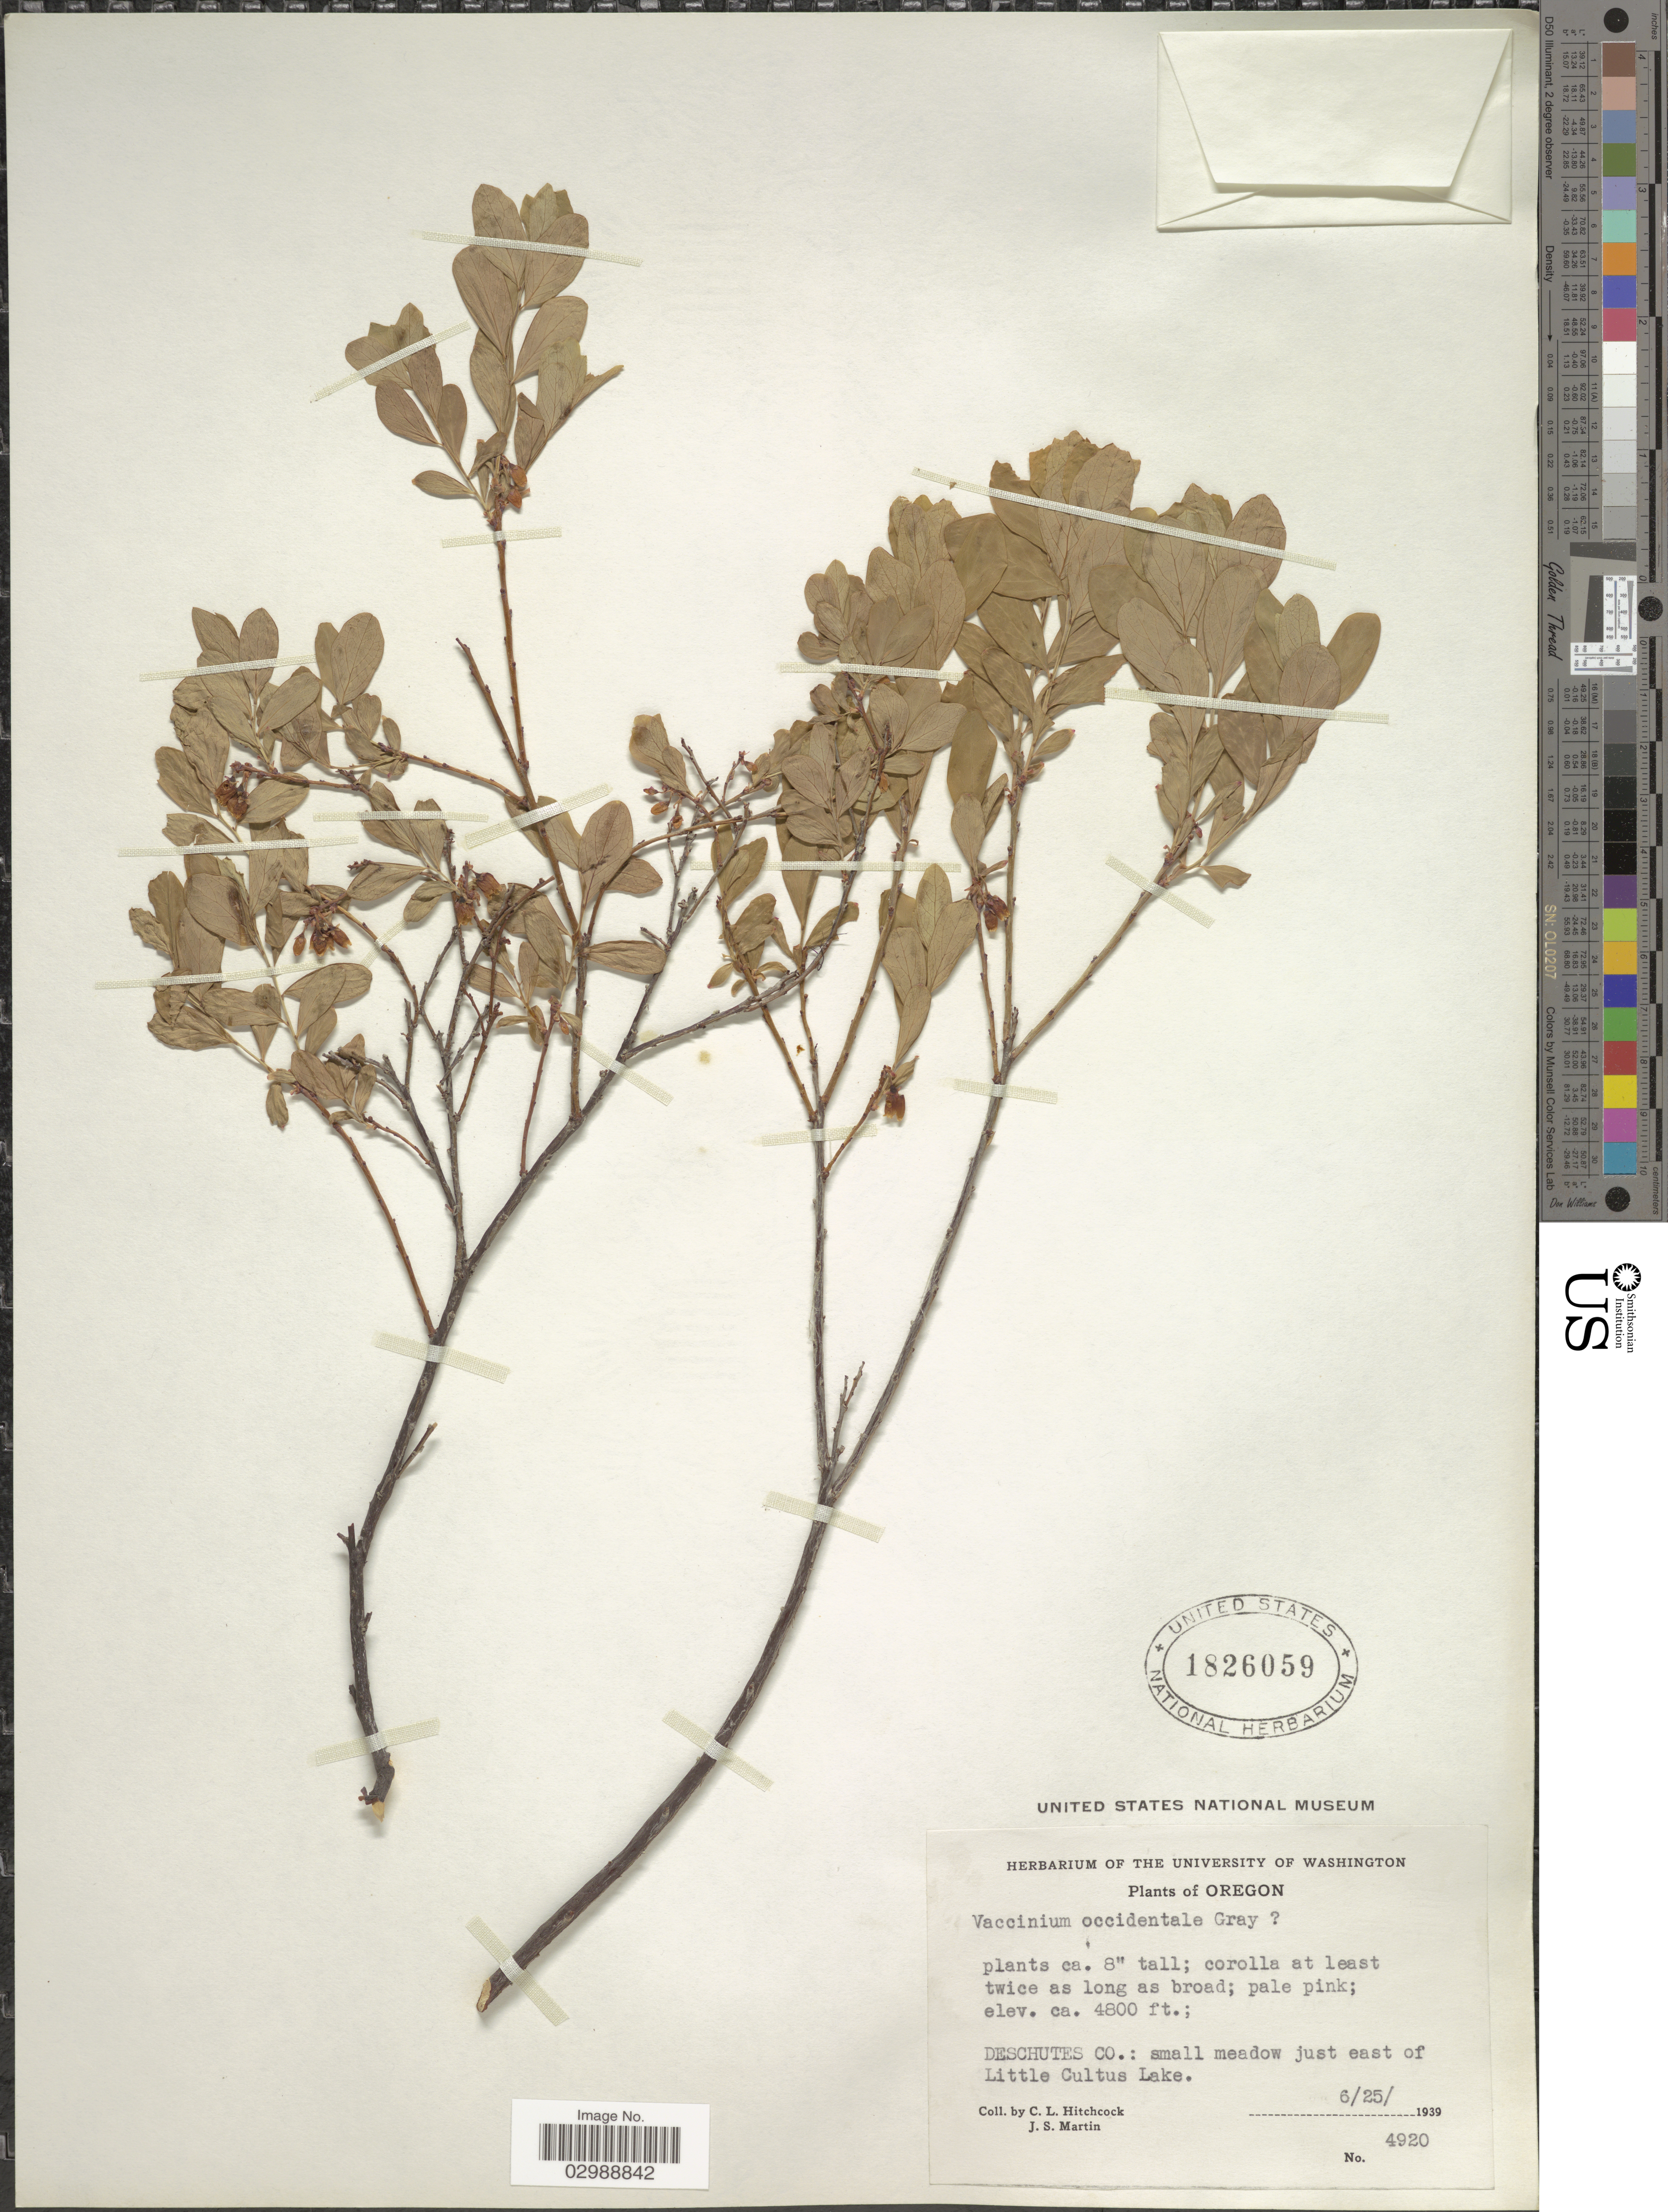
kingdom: Plantae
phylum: Tracheophyta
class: Magnoliopsida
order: Ericales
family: Ericaceae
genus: Vaccinium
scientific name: Vaccinium occidentale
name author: A. Gray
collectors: C. L. Hitchcock & J. S. Martin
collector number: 4920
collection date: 1939-06-25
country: United States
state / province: Oregon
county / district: Deschutes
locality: Deschutes Co.: small meadow just east of Little Cultus Lake.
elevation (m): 1463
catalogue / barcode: US 1826059